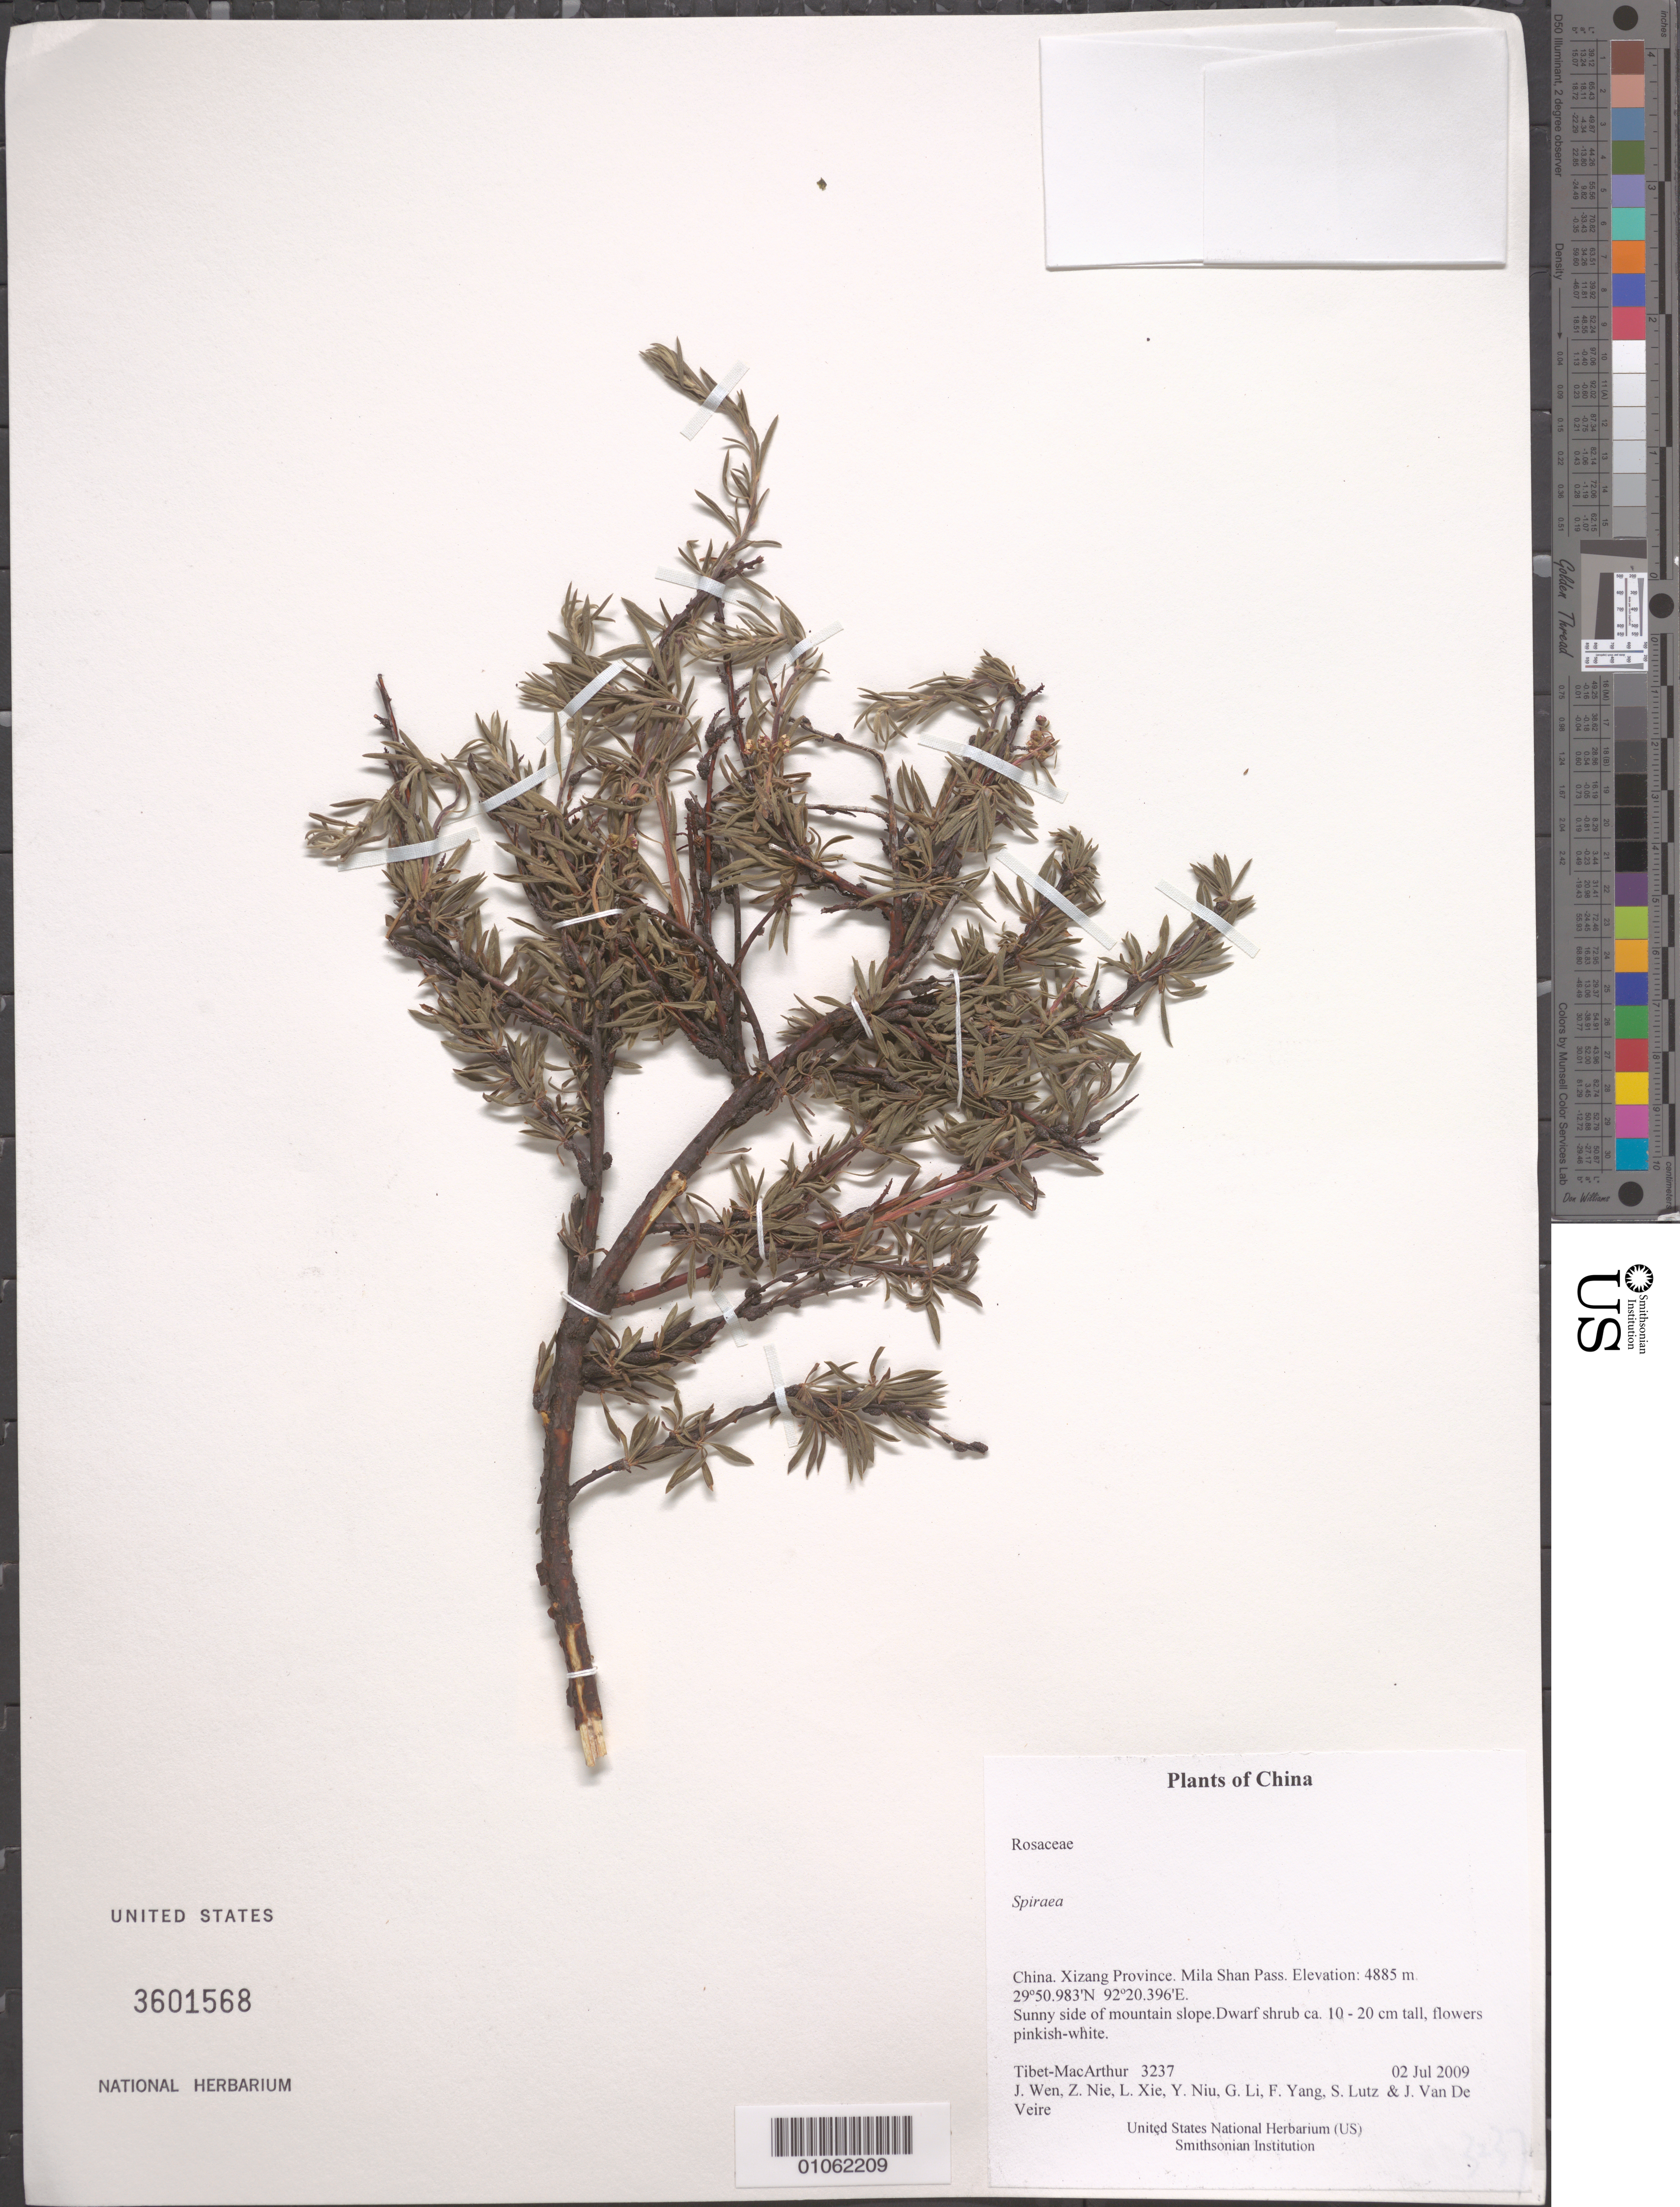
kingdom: Plantae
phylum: Tracheophyta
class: Magnoliopsida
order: Rosales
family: Rosaceae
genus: Spiraea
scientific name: Spiraea sp.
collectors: Tibet-MacArthur, J. Wen, Z. Nie, L. Xie, Y. Niu, G. Li, F. Yang, S. Lutz & J. Van De Veire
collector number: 3237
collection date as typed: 02 Jul 2009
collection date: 2009-07-02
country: China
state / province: Xizang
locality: Mila Shan Pass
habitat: Sunny side of mountain slope.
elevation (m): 4885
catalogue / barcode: US 3601568